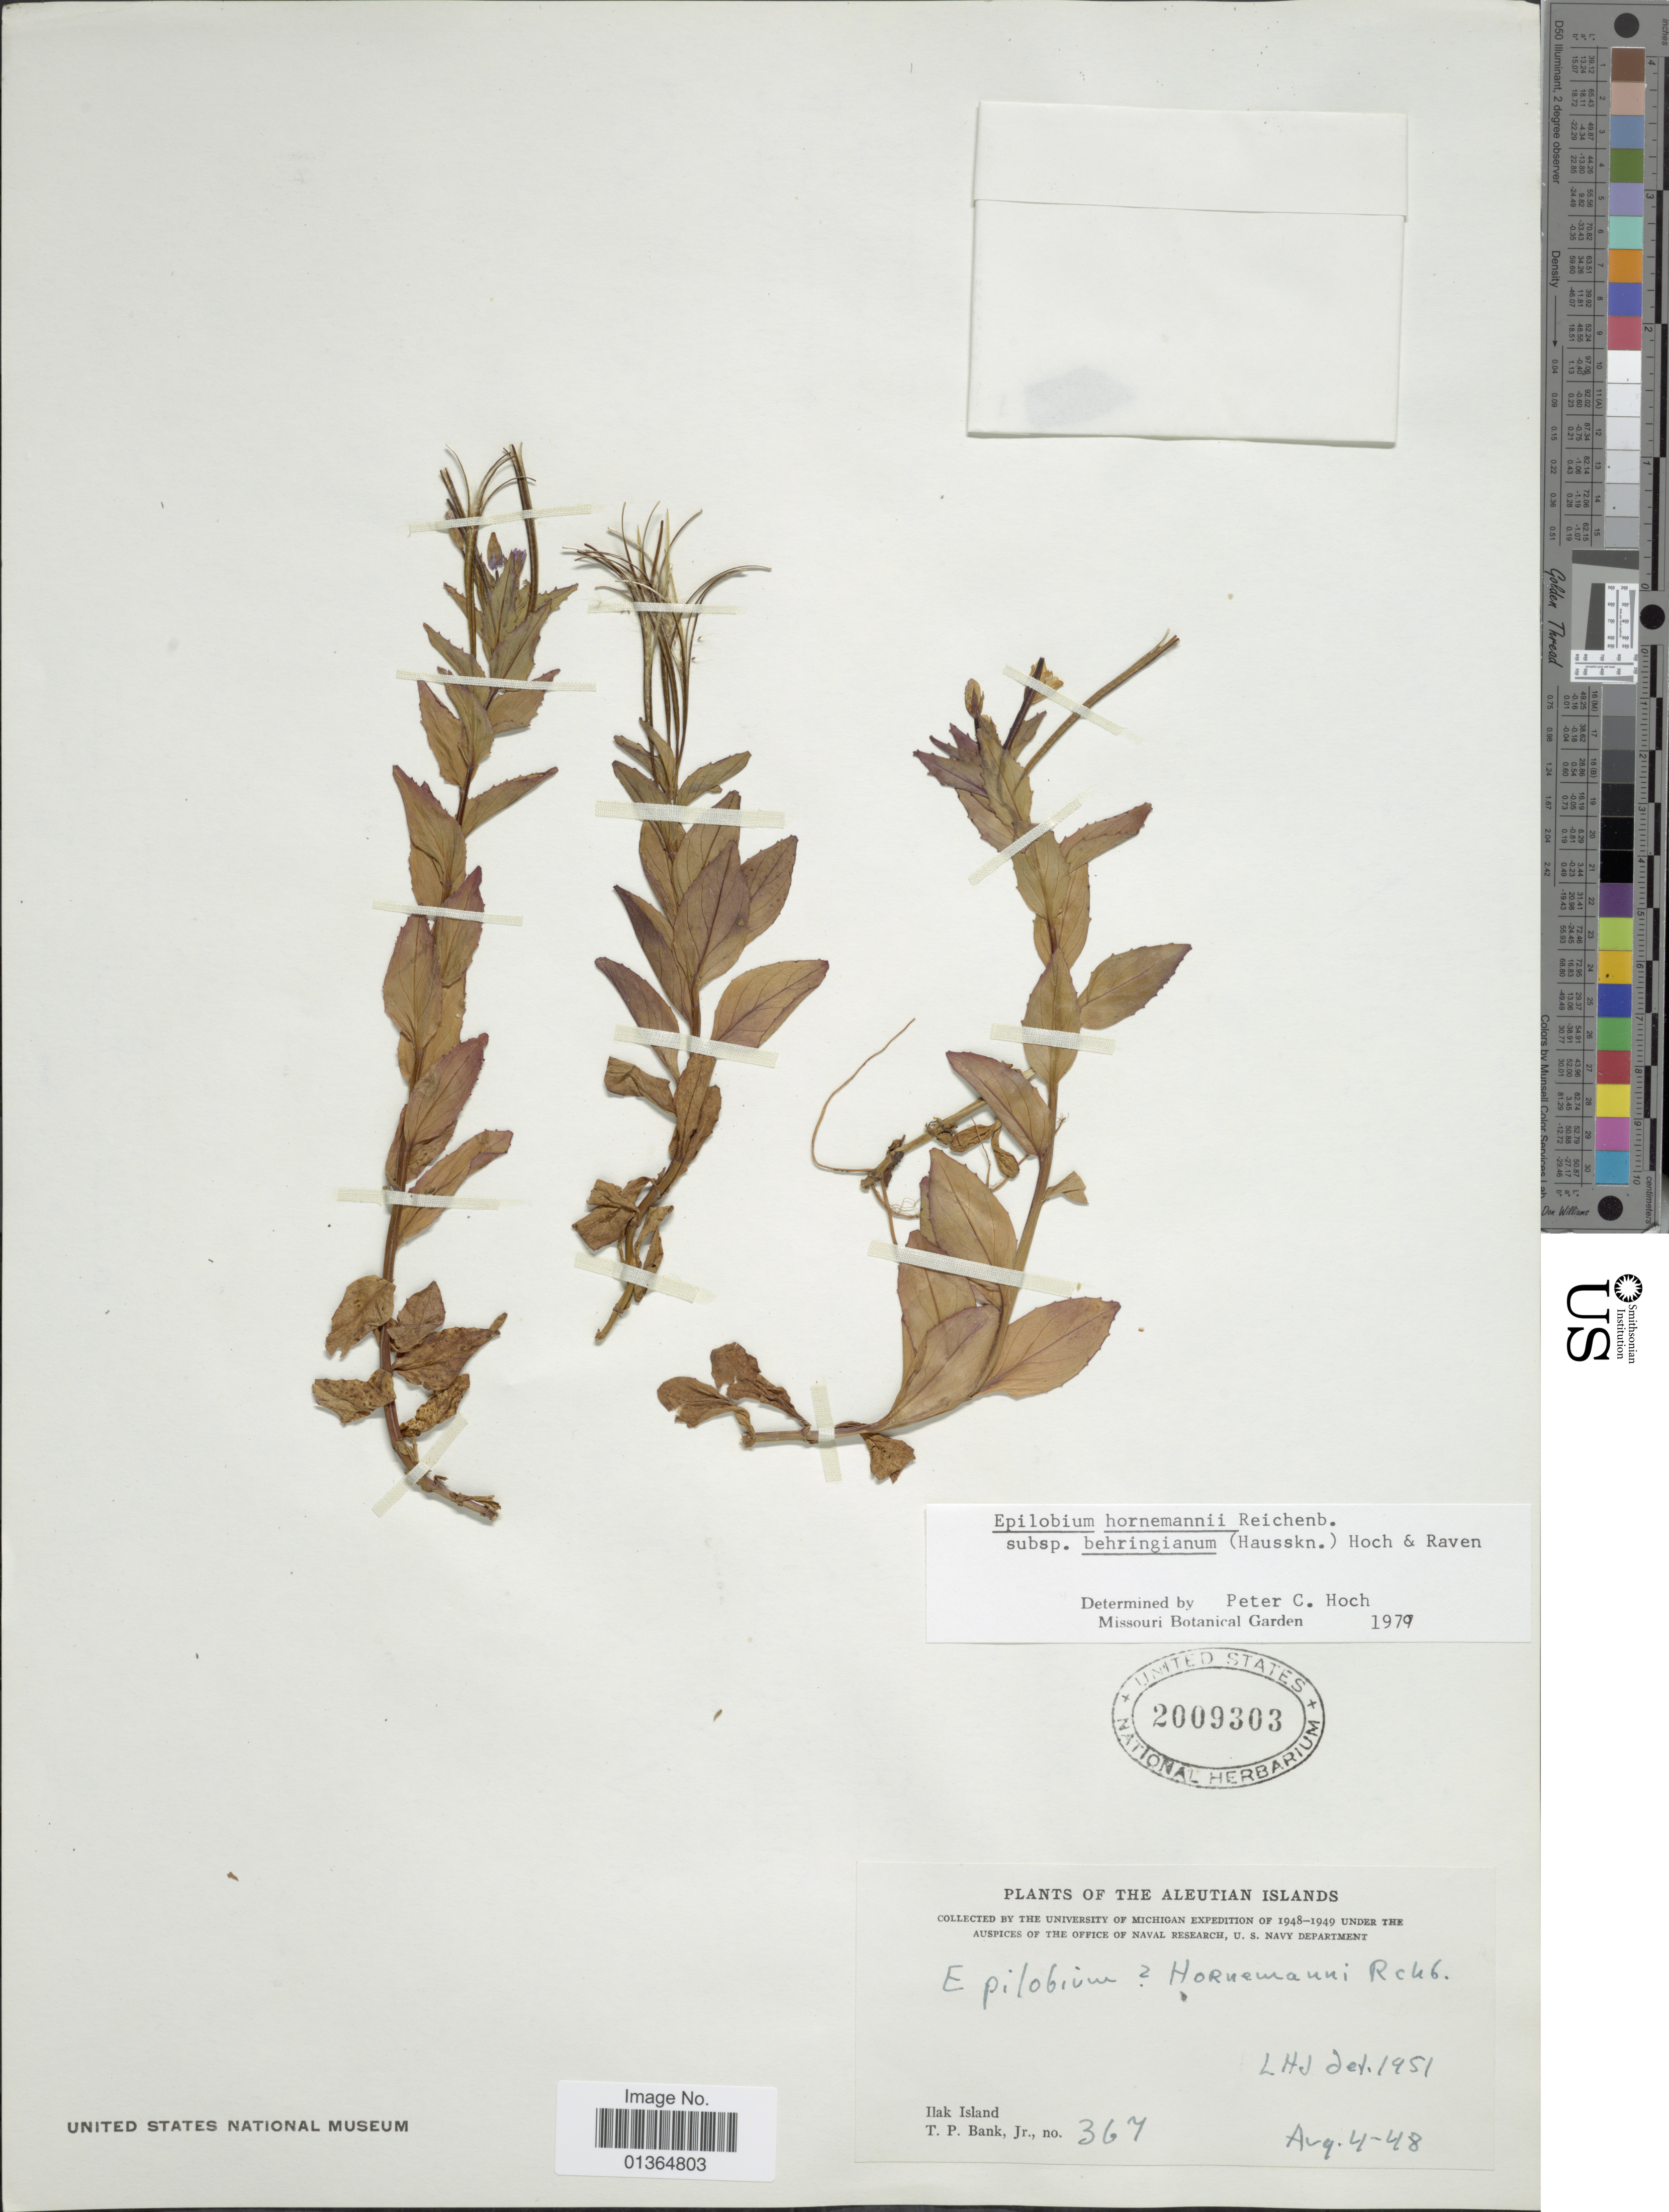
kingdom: Plantae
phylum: Tracheophyta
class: Magnoliopsida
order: Myrtales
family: Onagraceae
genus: Epilobium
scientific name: Epilobium hornemannii subsp. behringianum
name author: (Hausskn.) Hoch & P.H. Raven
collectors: T. Bank Jr.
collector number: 367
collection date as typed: Transcribed d/m/y: 4/8/48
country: United States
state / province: Alaska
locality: Aleutian Islands. Ilak Island.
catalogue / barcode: US 2009303